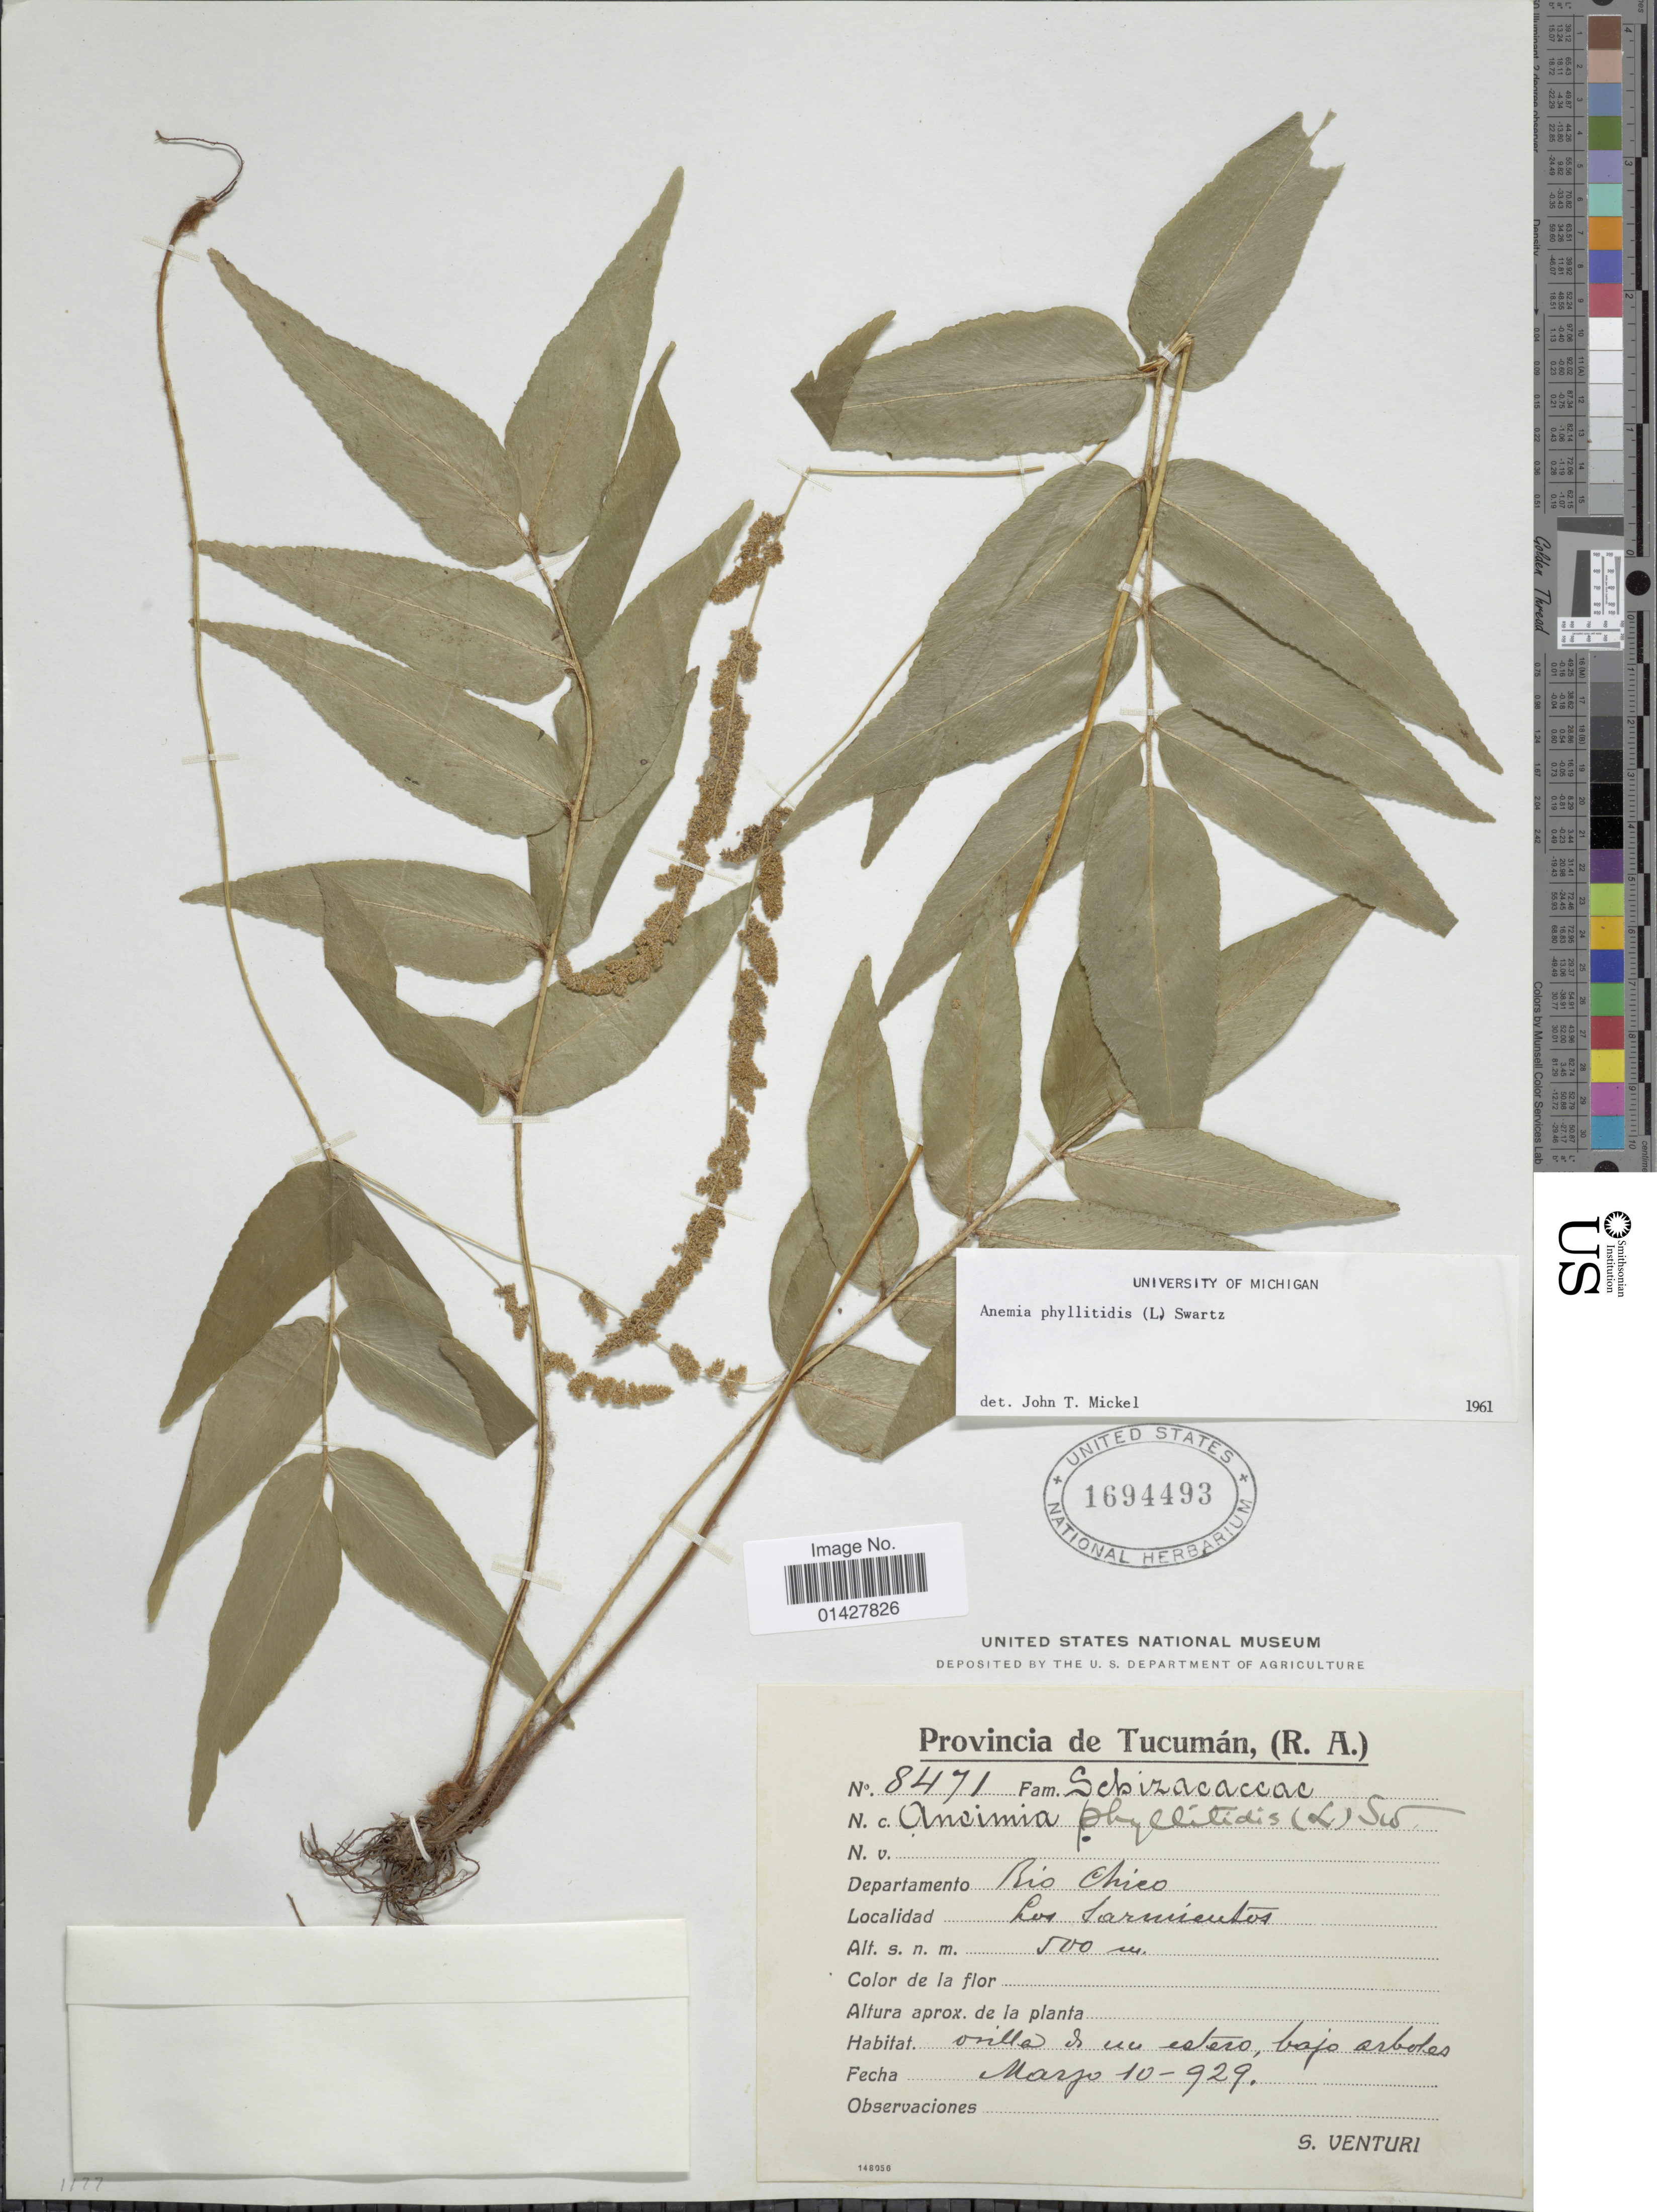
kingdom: Plantae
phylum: Tracheophyta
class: Polypodiopsida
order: Schizaeales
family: Anemiaceae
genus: Anemia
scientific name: Anemia phyllitidis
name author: (L.) Sw.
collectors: S. Venturi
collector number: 8471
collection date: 1929-03-10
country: Argentina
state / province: Tucuman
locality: (R.A.) Departamento Rio Chico, Los Sarmientos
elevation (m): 500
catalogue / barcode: US 1694493